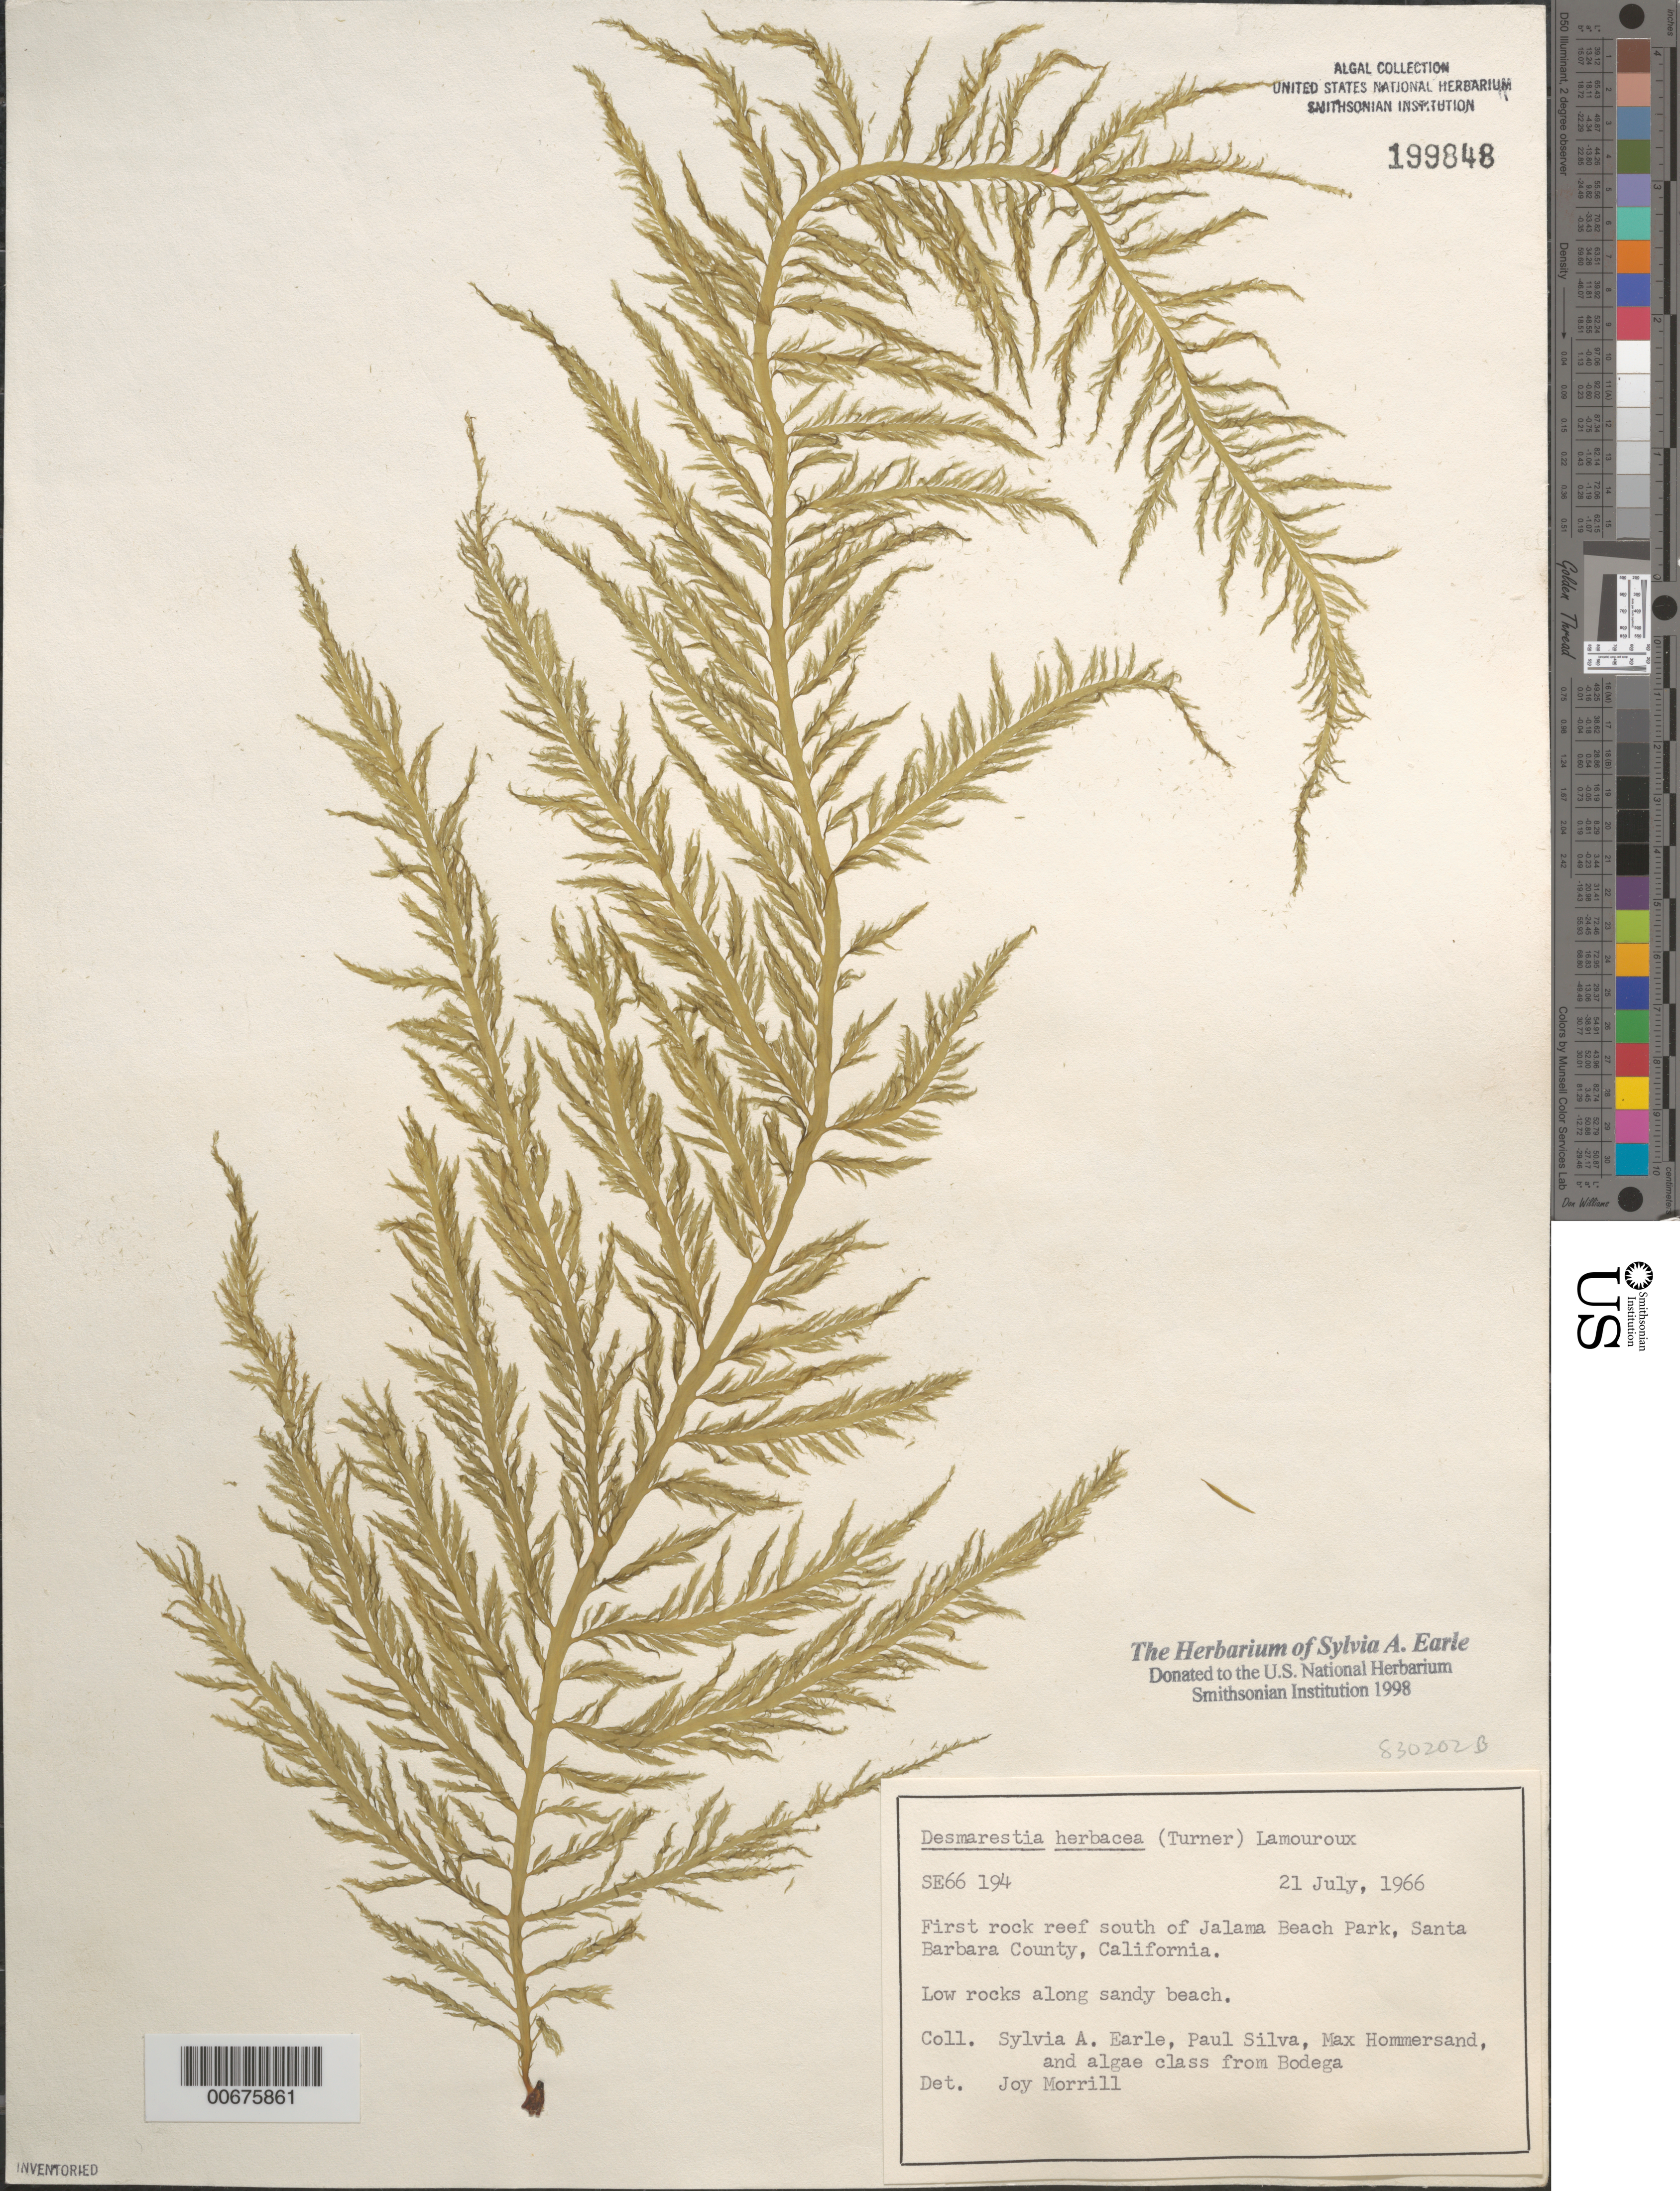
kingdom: Chromista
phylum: Ochrophyta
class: Phaeophyceae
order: Desmarestiales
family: Desmarestiaceae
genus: Desmarestia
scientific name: Desmarestia herbacea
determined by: Morrill, J.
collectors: S. A. Earle, P. C. Silva, M. H. Hommersand & Bodega Algae Class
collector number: Se 66194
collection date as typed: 21 Jul 1966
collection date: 1966-07-21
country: United States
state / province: California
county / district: Santa Barbara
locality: Reef south of Jalama Beach Park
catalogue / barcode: US 199848